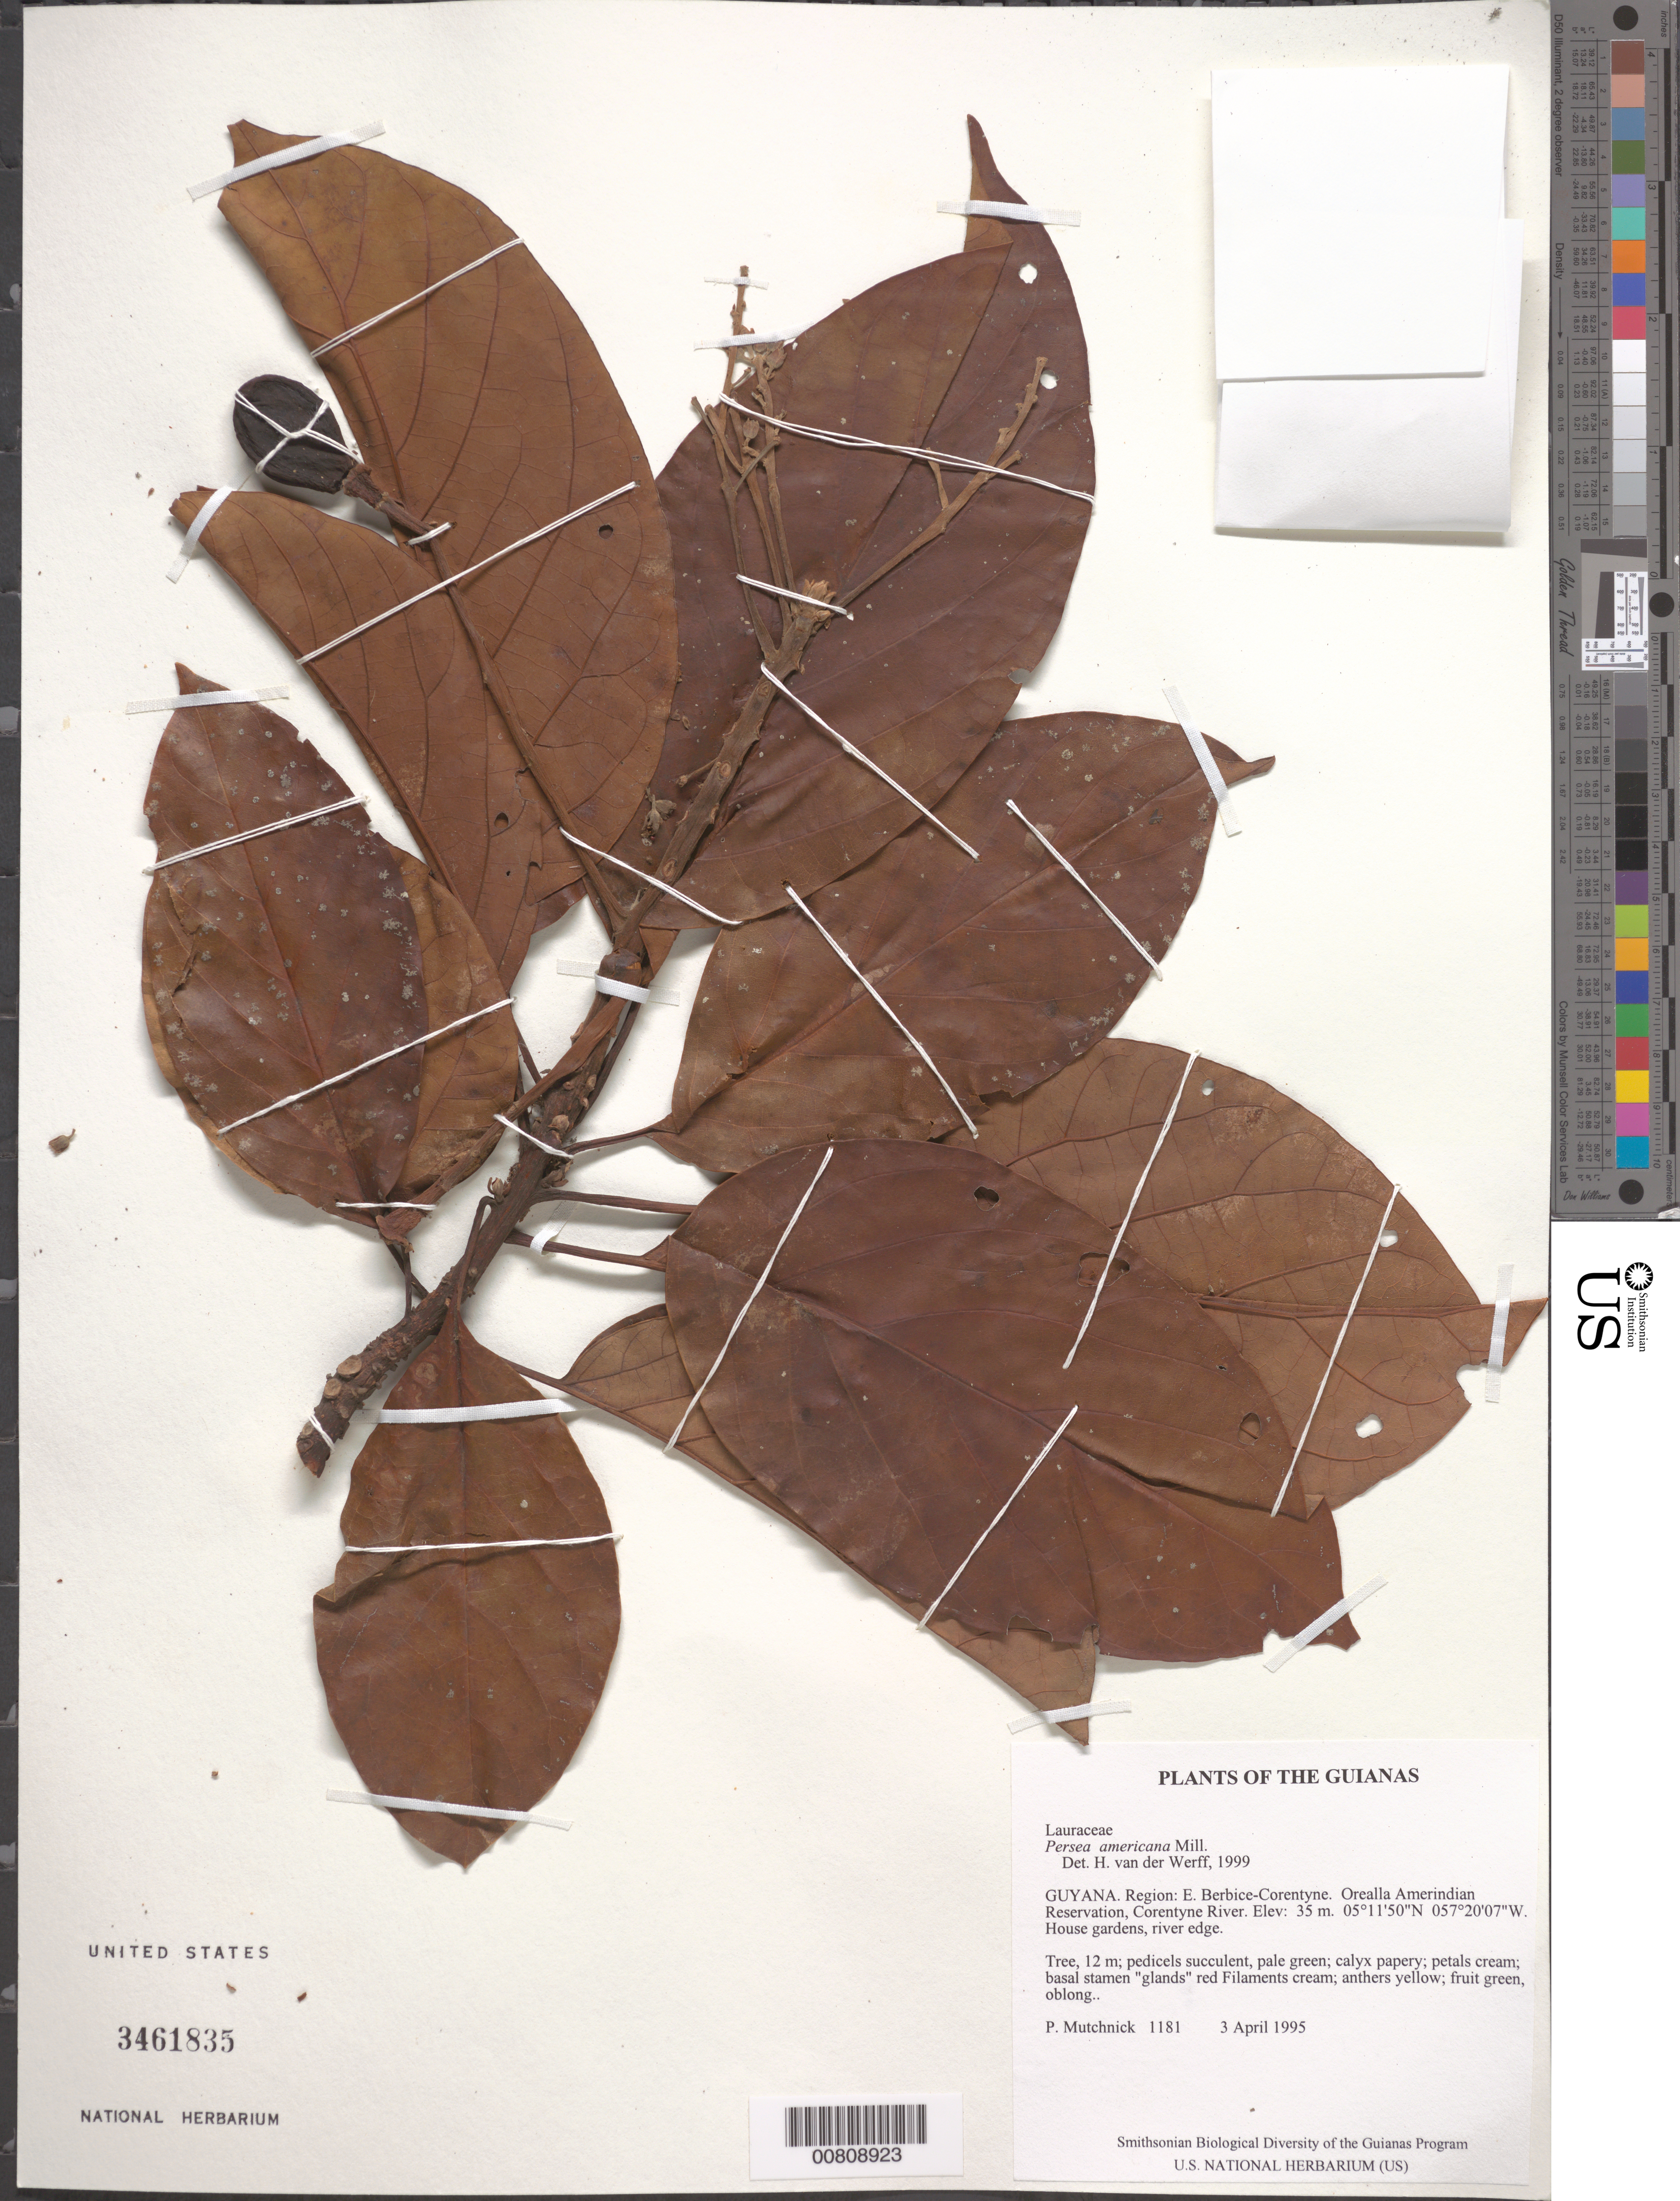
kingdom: Plantae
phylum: Tracheophyta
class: Magnoliopsida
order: Laurales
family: Lauraceae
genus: Persea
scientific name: Persea americana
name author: Mill.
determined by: van der Werff, H., (MO), Missouri Botanical Garden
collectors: P. Mutchnick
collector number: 1181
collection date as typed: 3 April 1995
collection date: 1995-04-03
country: Guyana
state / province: E. Berbice-Corentyne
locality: Orealla Amerindian Reservation, Corentyne River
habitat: House gardens, river edge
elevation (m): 35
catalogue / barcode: US 3461835